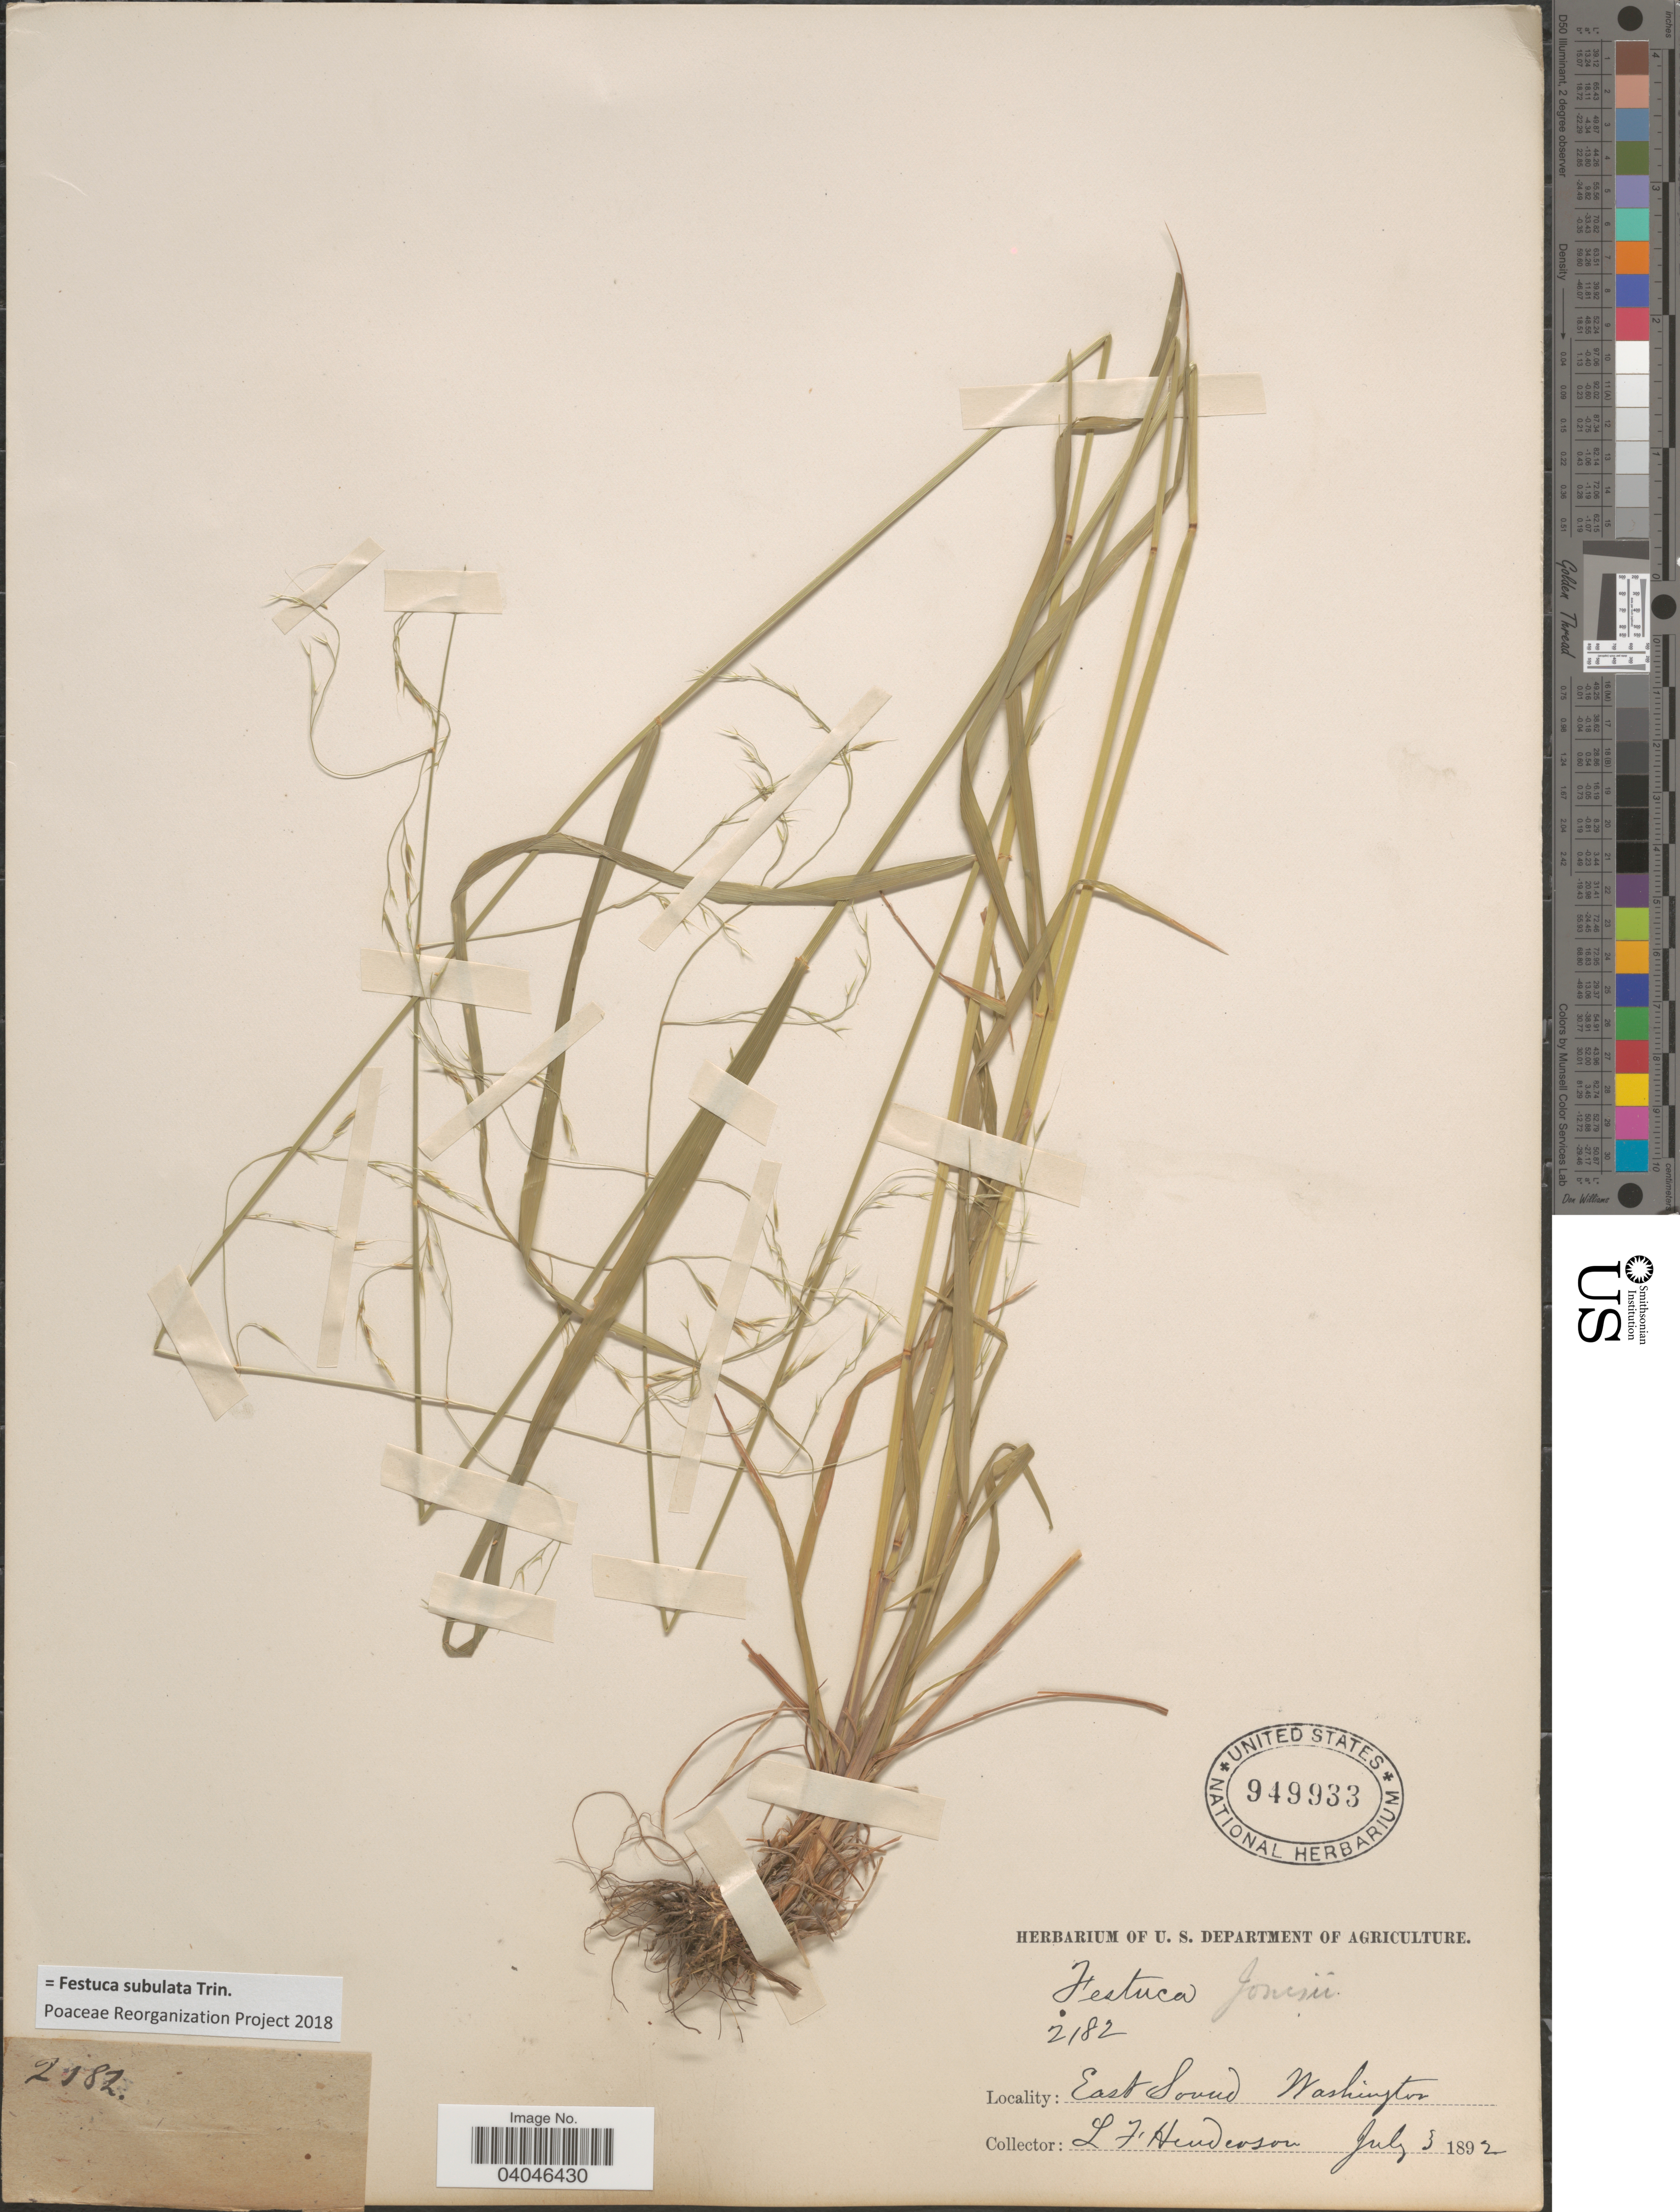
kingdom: Plantae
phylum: Tracheophyta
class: Liliopsida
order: Poales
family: Poaceae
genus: Festuca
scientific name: Festuca subulata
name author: Trin.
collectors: L. Henderson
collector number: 2182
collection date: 1892-07-03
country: United States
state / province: Washington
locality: East Sound.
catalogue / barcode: US 949933